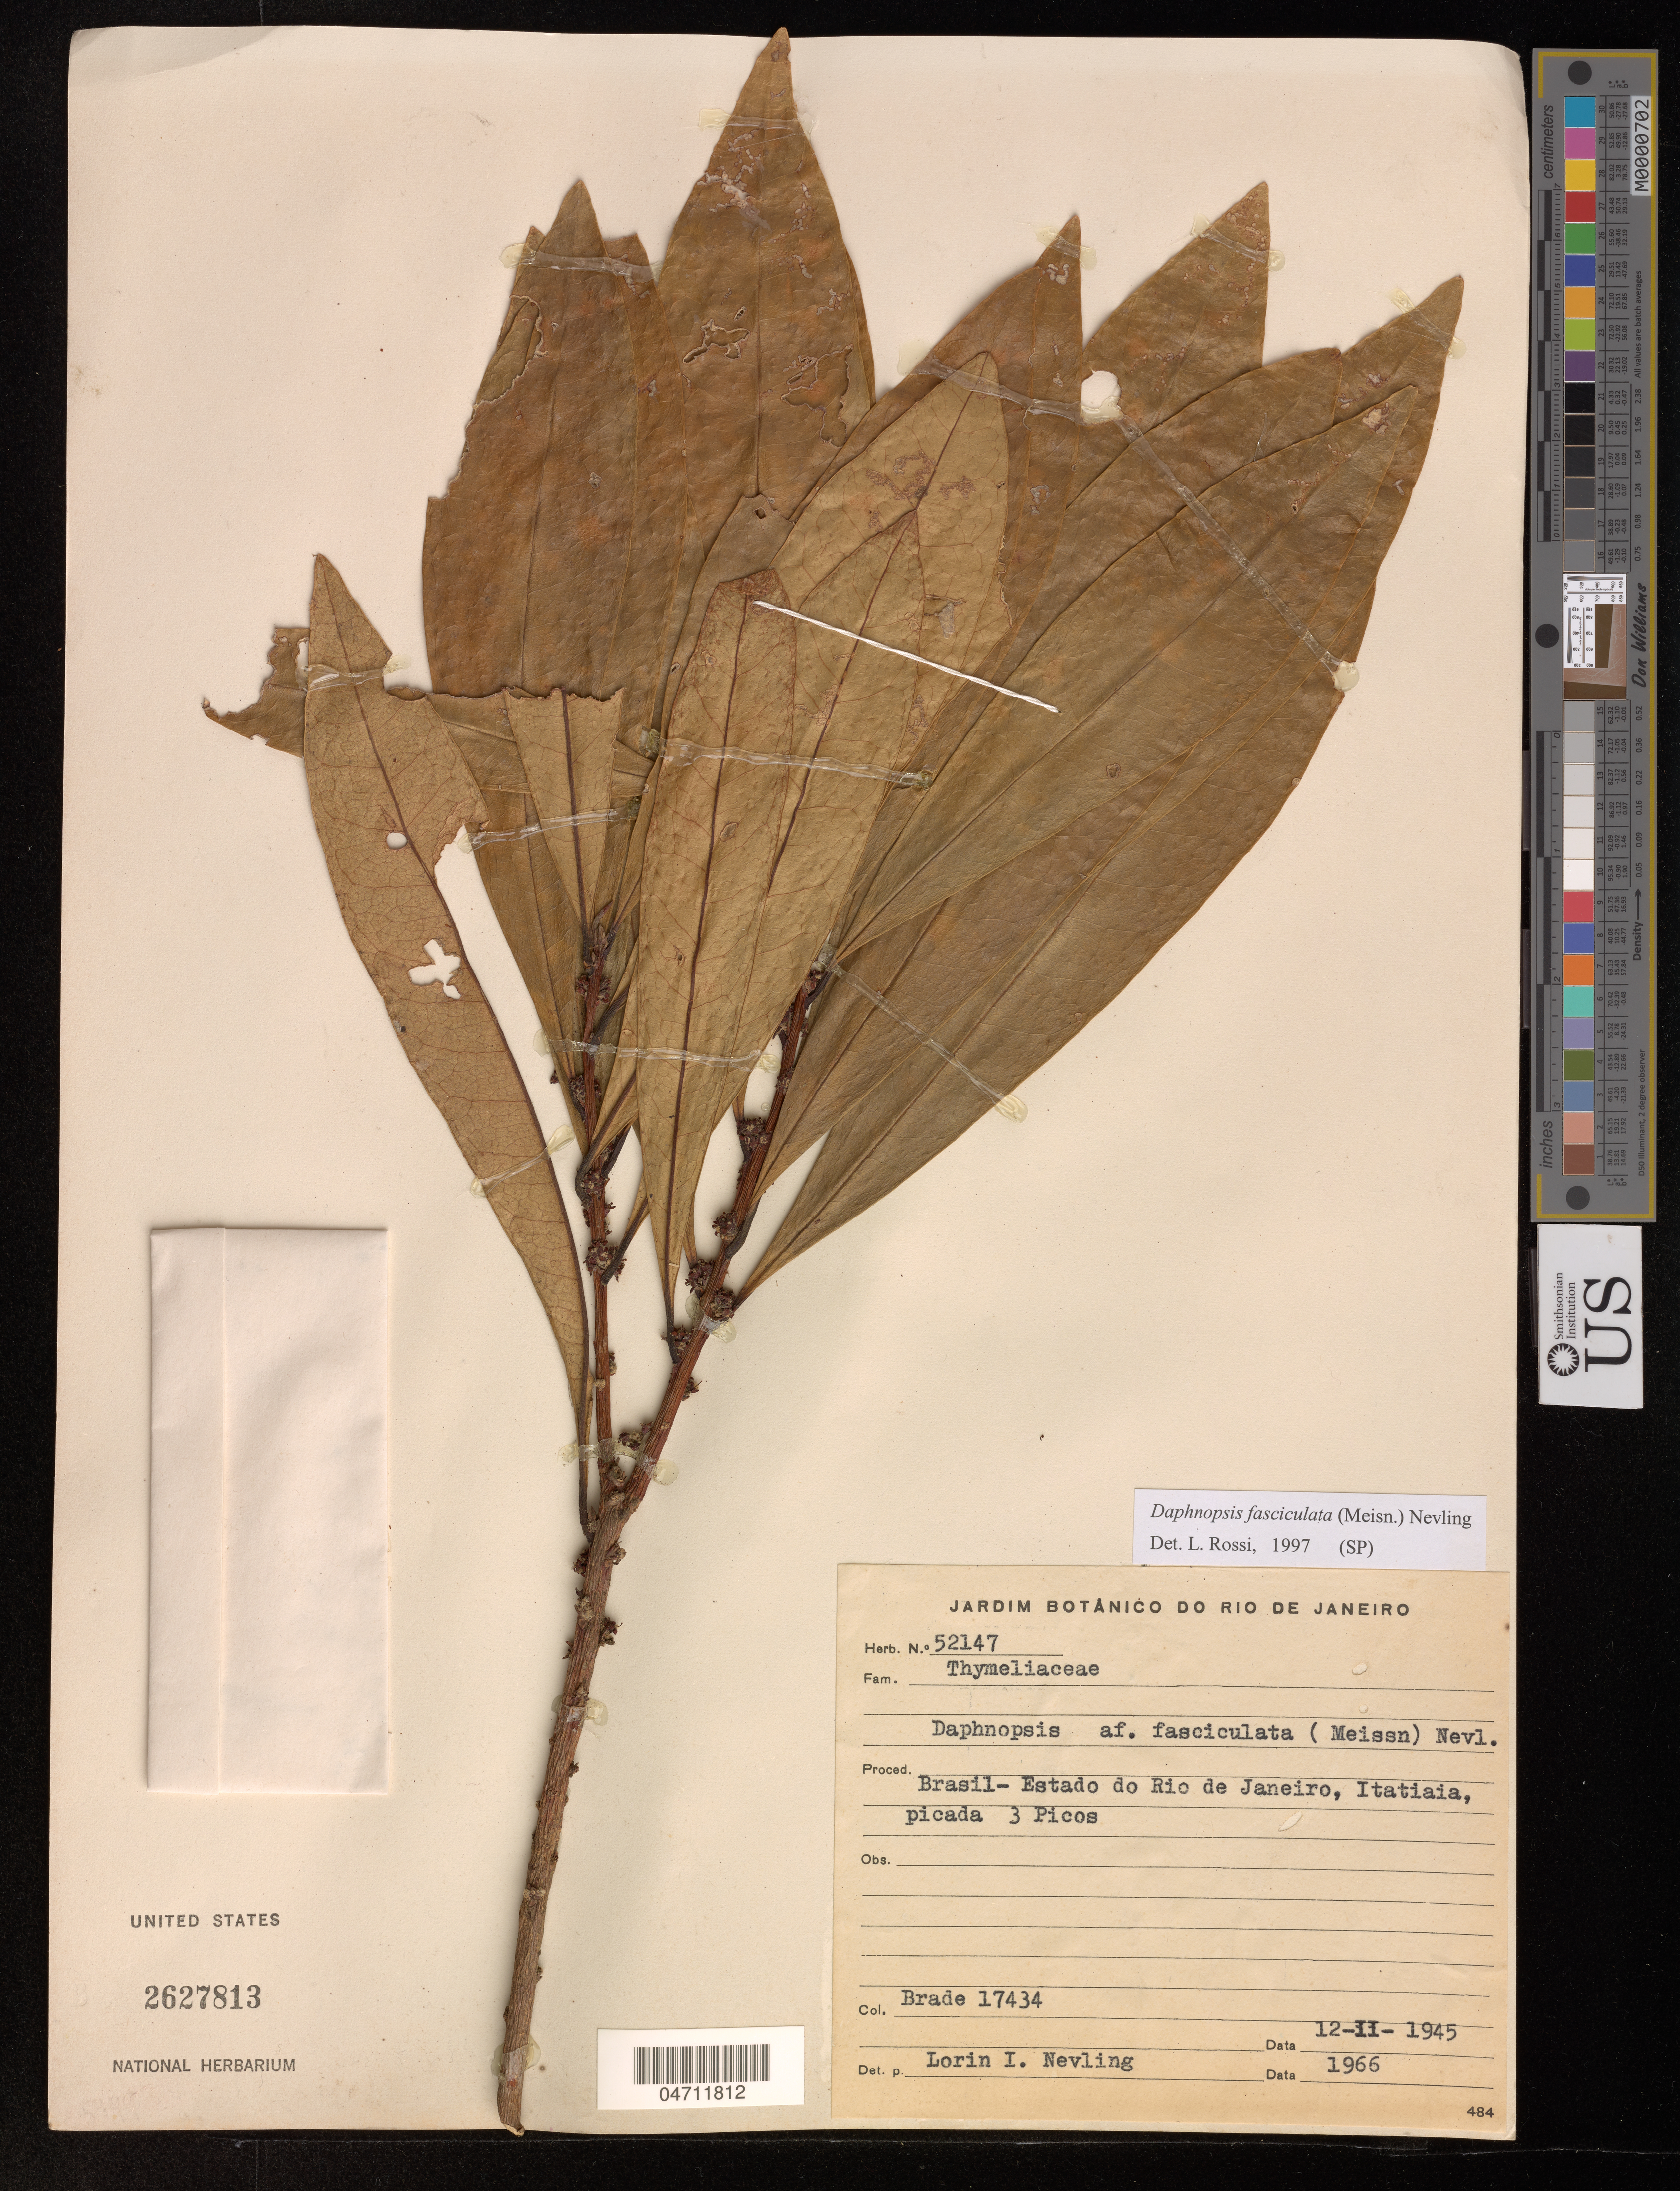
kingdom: Plantae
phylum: Tracheophyta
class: Magnoliopsida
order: Malvales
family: Thymelaeaceae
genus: Daphnopsis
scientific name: Daphnopsis fasciculata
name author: (R. Meissn.) Nevl.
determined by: Rossi, L.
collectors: A. C. Brade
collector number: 17434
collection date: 1945-02-12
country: Brazil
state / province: Rio de Janeiro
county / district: Itatiaia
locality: picada 3 Picos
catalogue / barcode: US 2627813